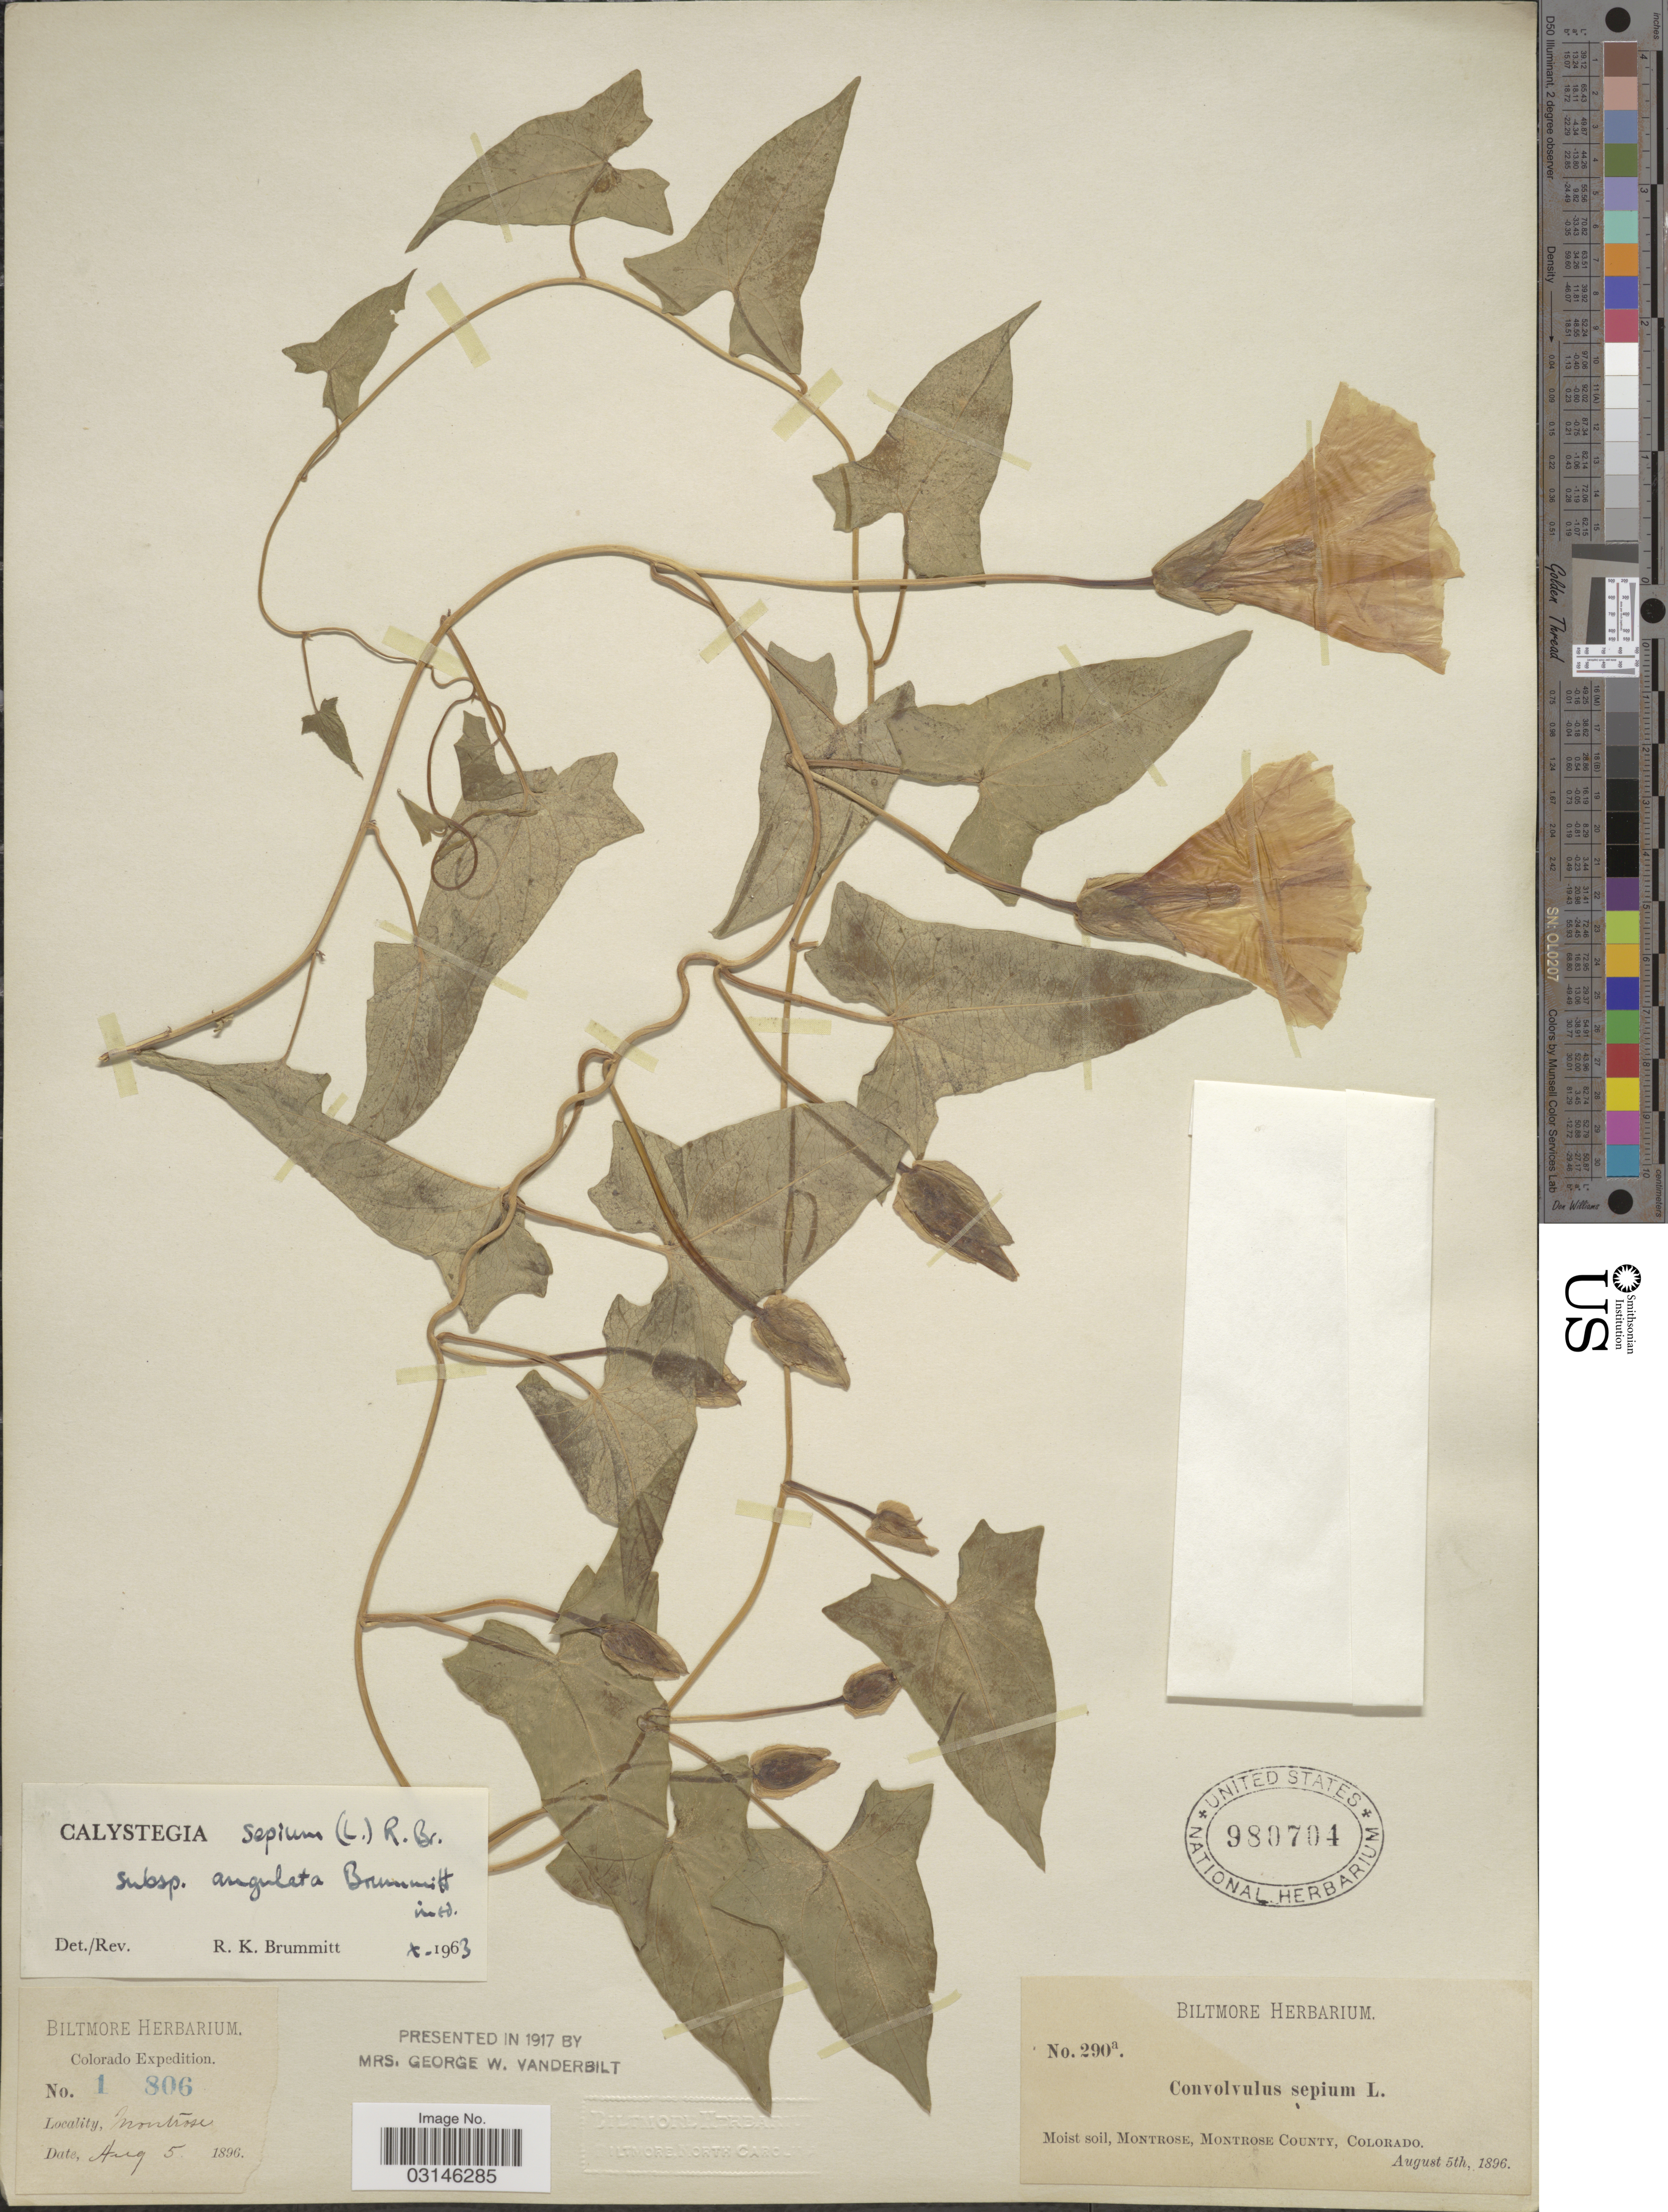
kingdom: Plantae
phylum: Tracheophyta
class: Magnoliopsida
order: Solanales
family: Convolvulaceae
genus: Calystegia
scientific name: Calystegia sepium subsp. angulata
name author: Brummitt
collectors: ex herb. Biltmore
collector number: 1806/290a*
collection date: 1896-08-05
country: United States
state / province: Colorado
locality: Moist soil, Montrose, Montrose County.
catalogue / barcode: US 980704